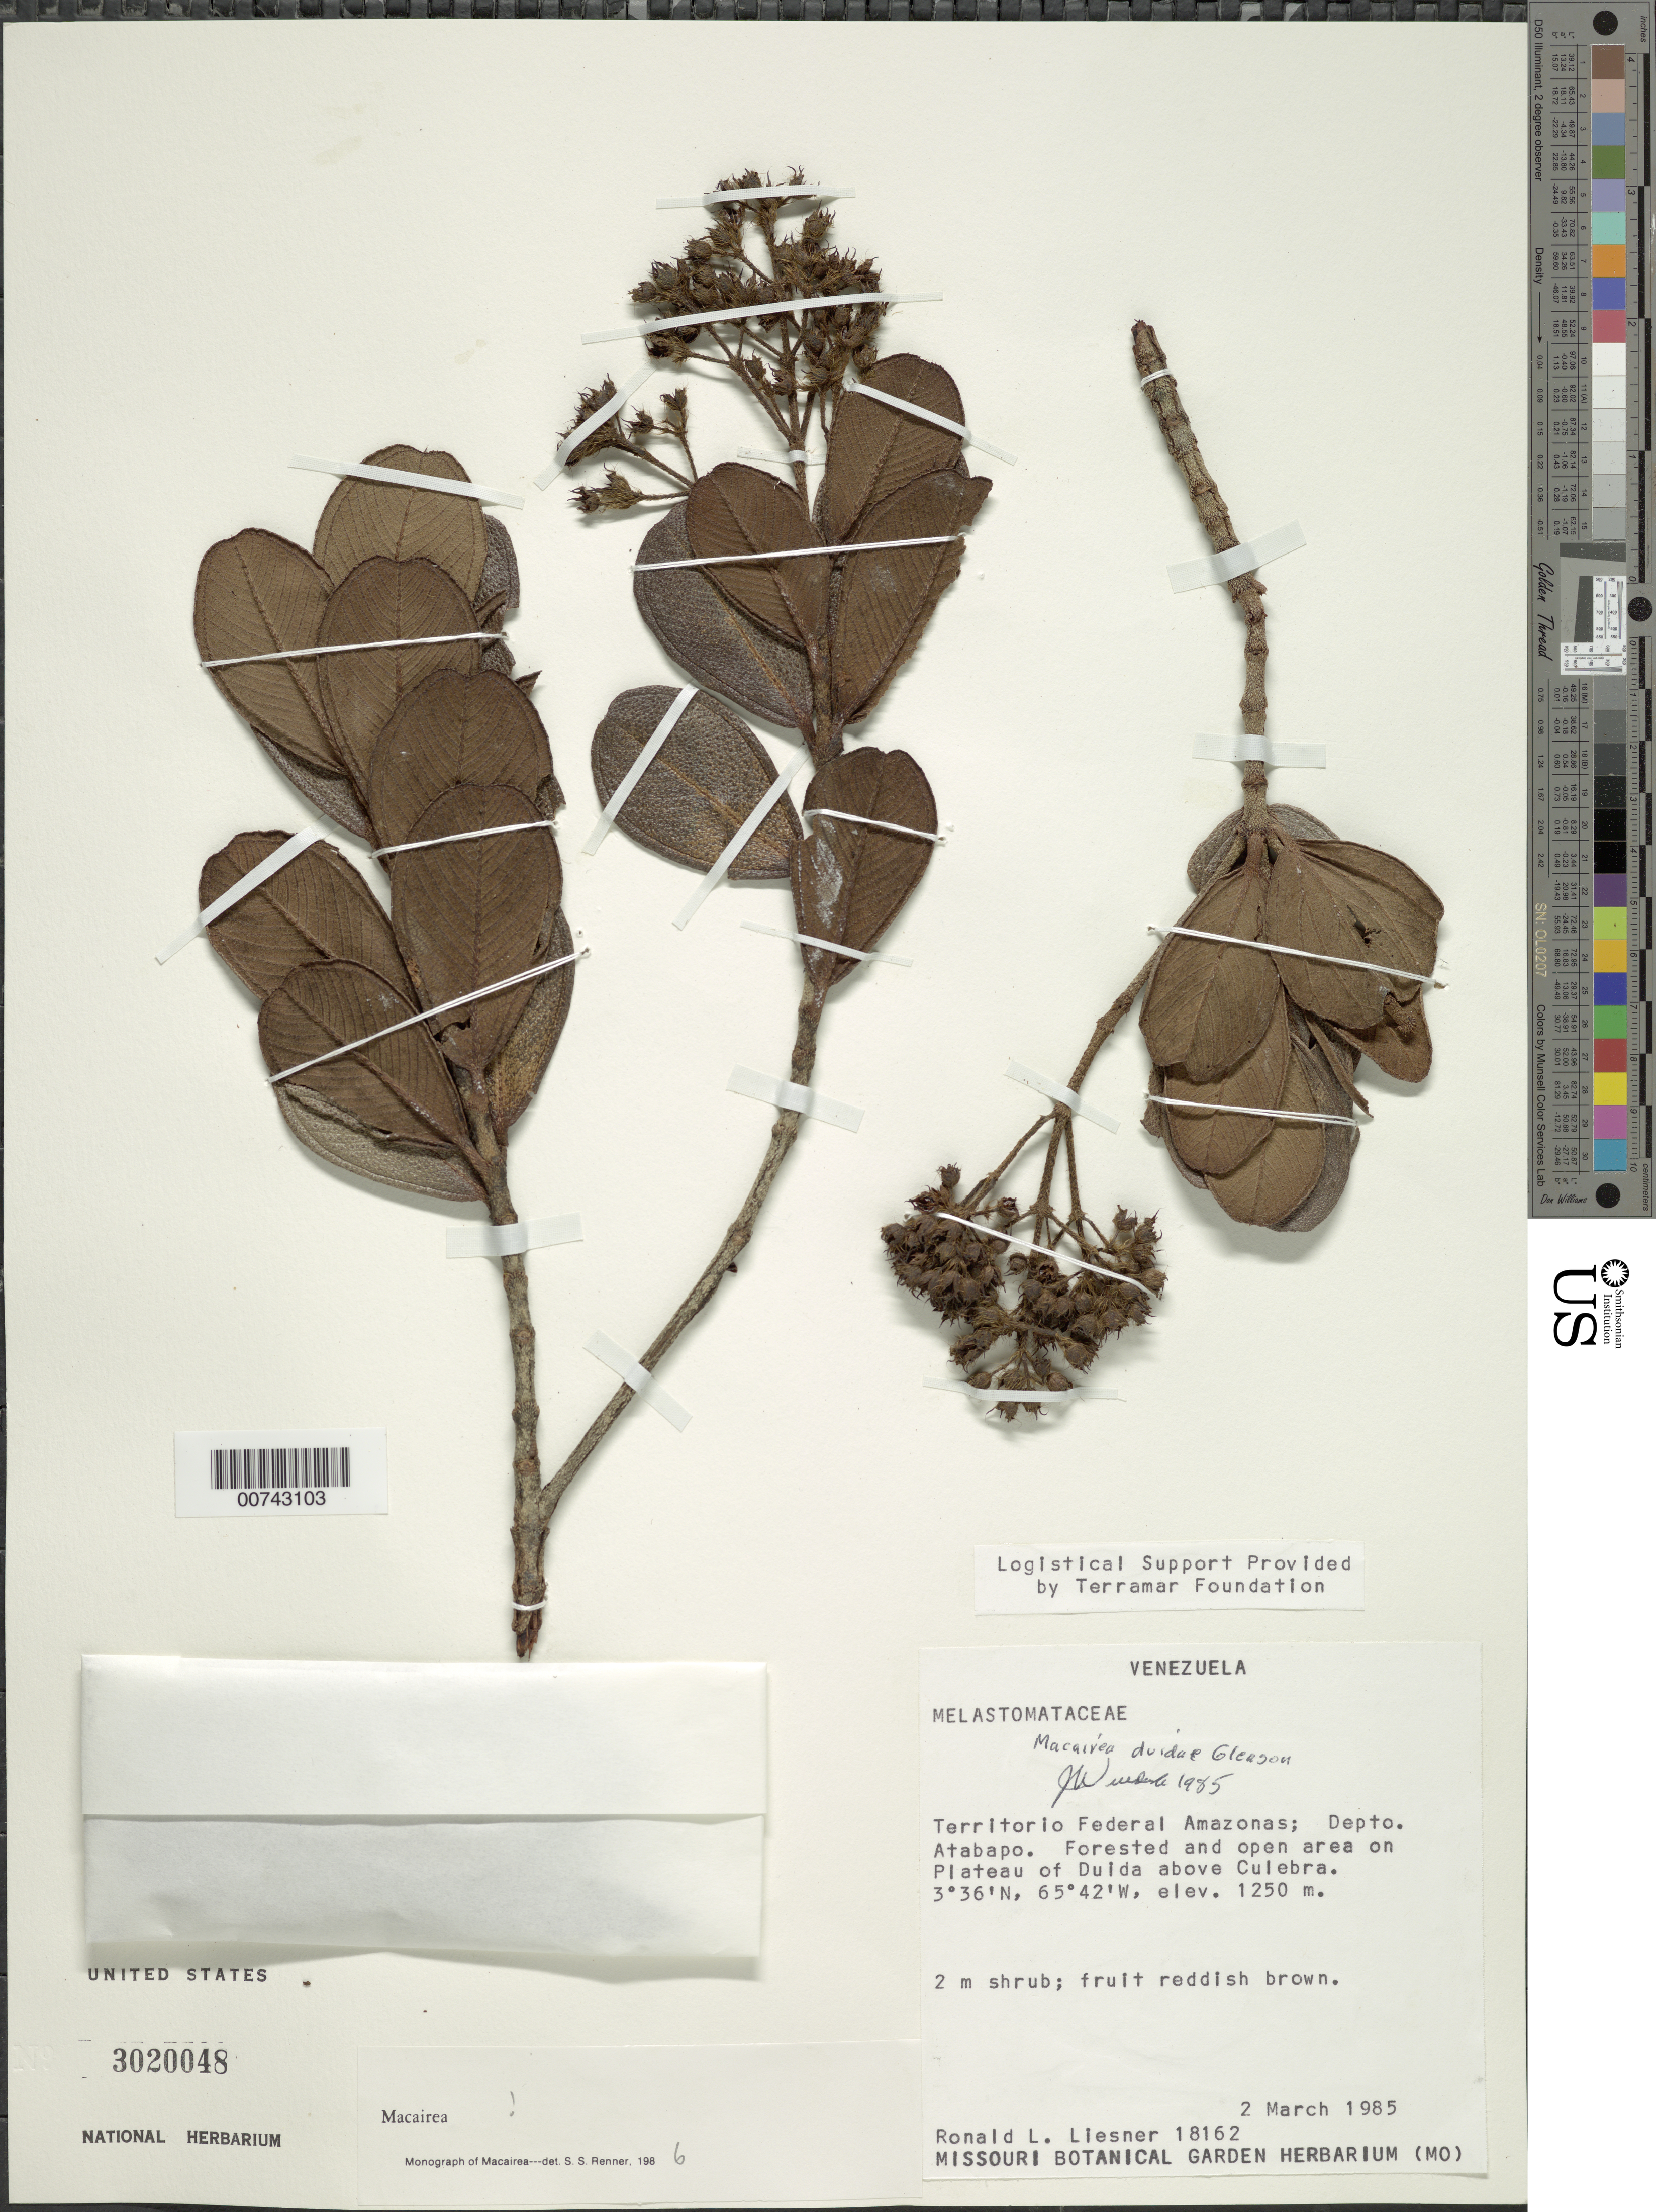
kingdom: Plantae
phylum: Tracheophyta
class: Magnoliopsida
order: Myrtales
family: Melastomataceae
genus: Macairea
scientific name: Macairea duidae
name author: Gleason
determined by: Wurdack, John J., (US), US (UNITED STATES)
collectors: R. L. Liesner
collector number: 18162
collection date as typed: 2-Mar-85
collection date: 1985-03-02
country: Venezuela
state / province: Amazonas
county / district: Atabapo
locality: Duida Plateau, above Culebra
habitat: Forested and open area on plateau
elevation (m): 1250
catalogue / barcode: US 3020048